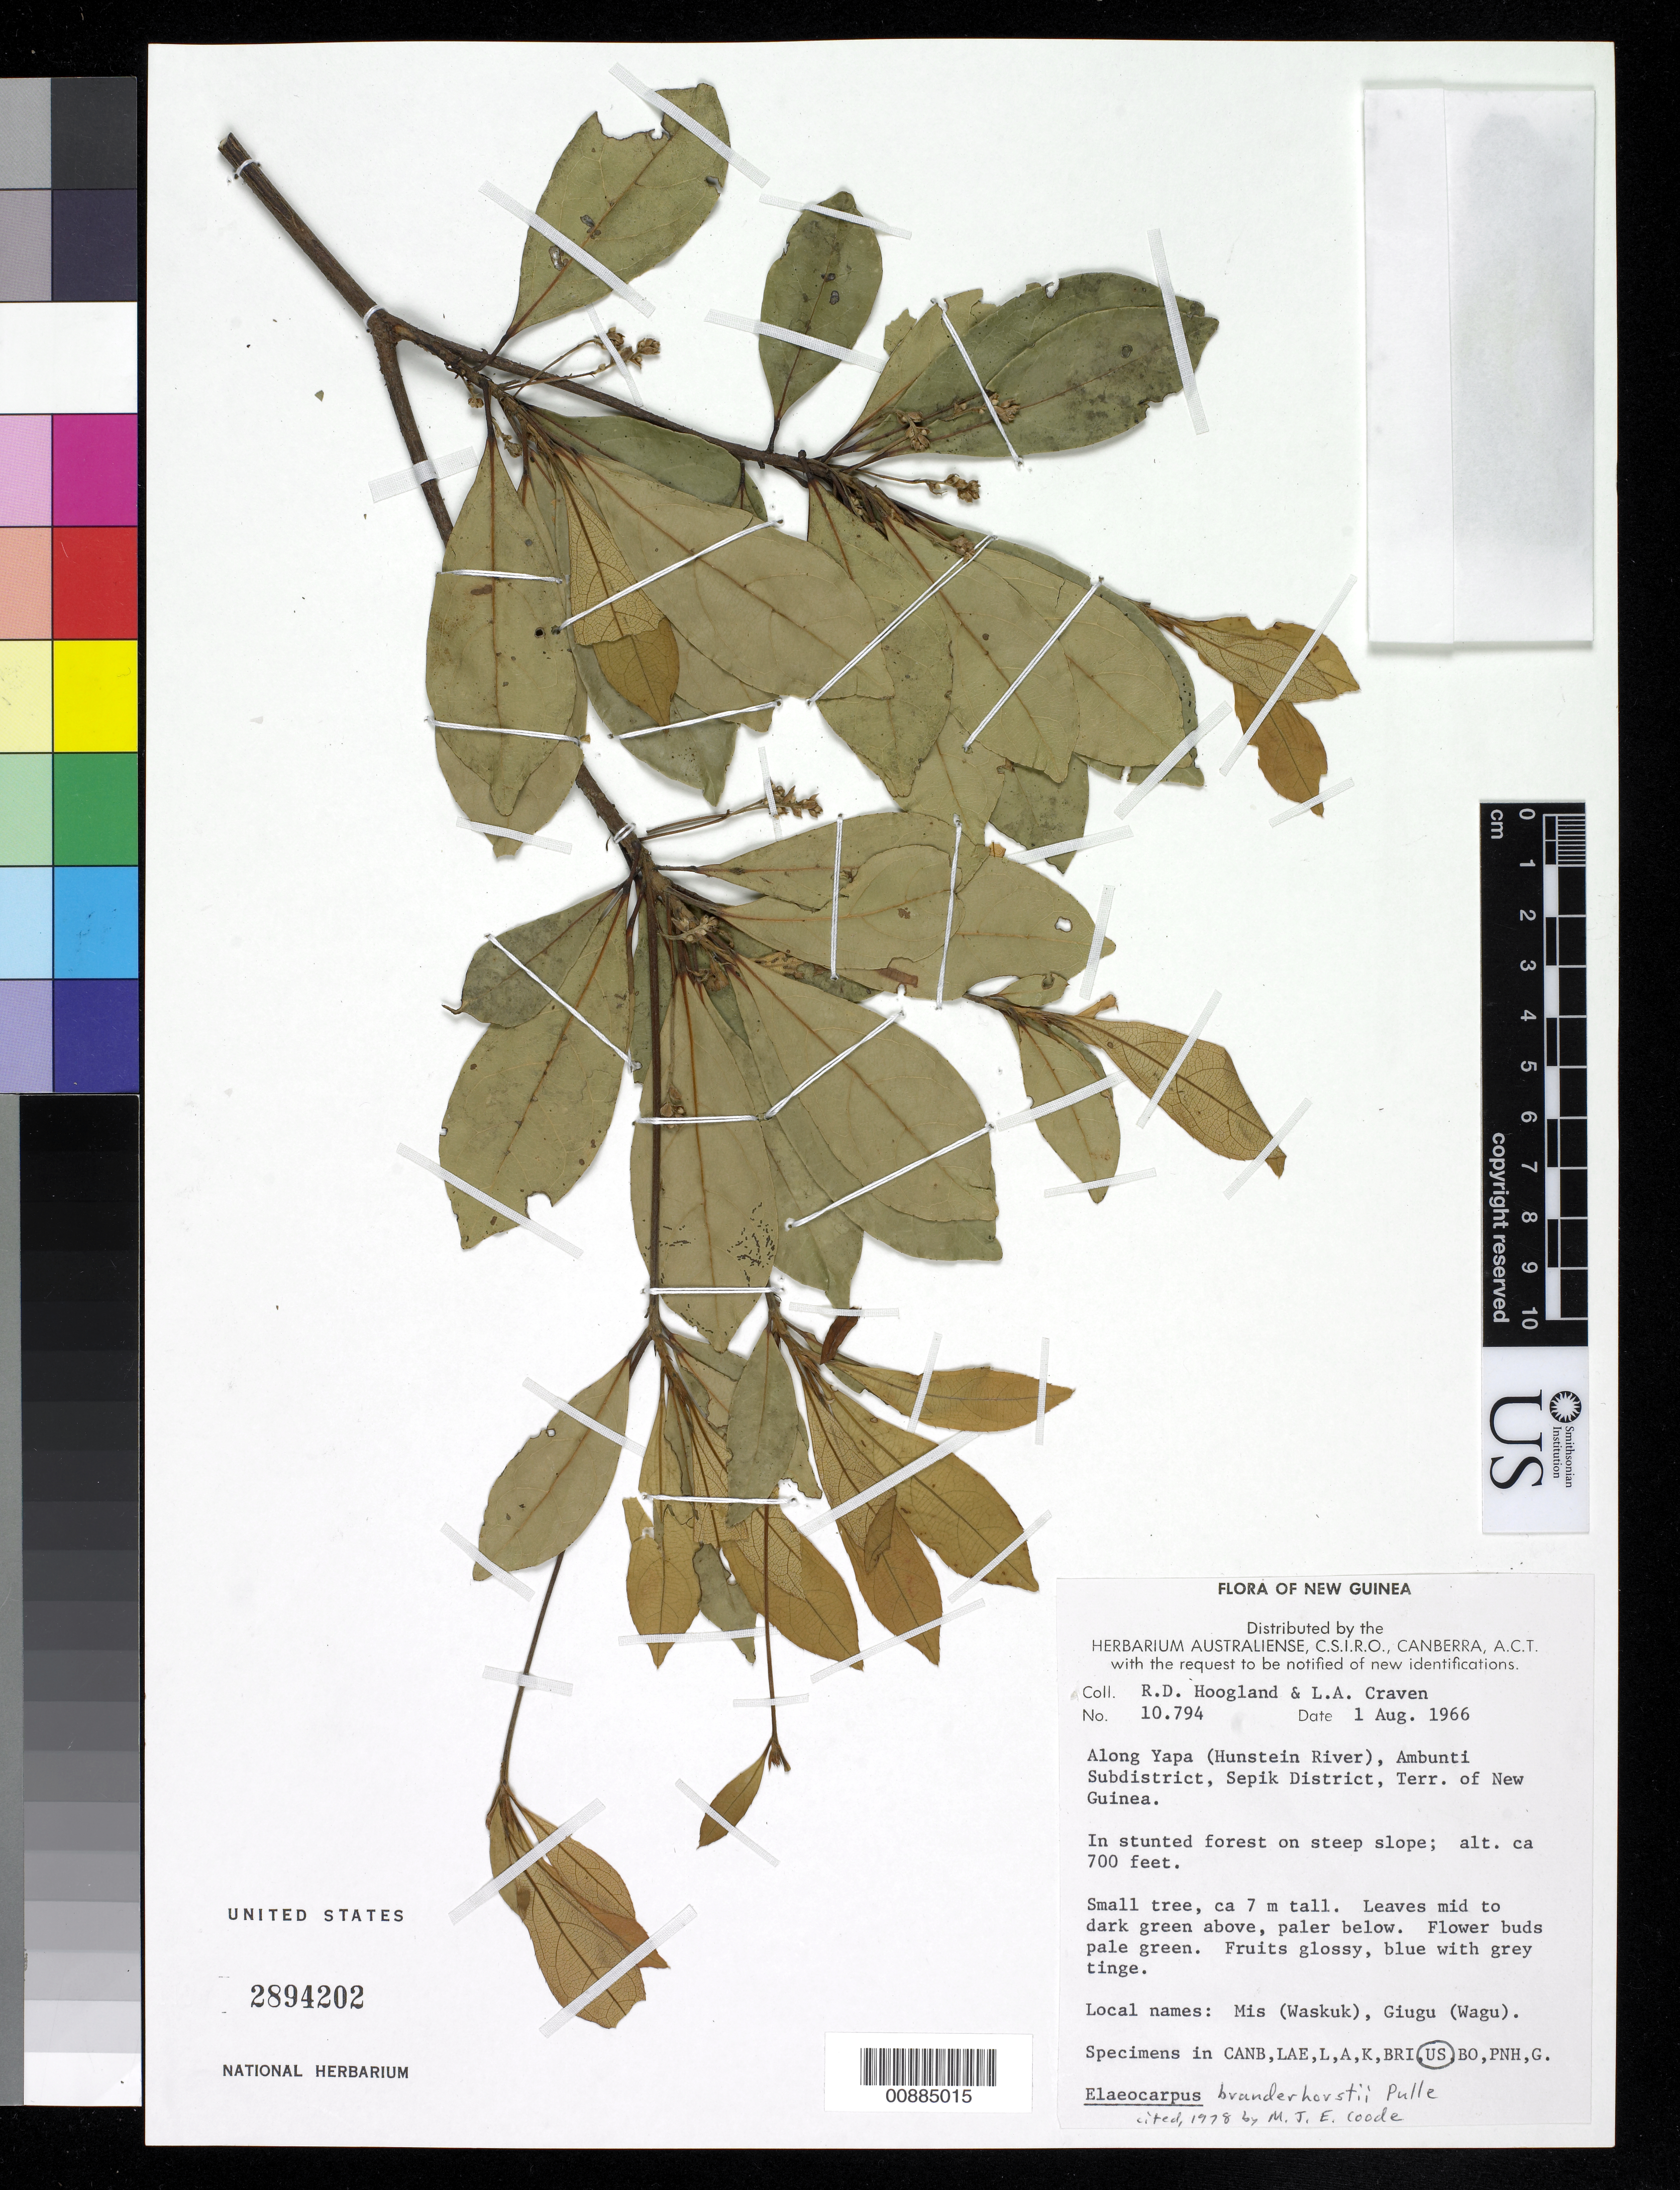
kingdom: Plantae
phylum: Tracheophyta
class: Magnoliopsida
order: Oxalidales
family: Elaeocarpaceae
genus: Elaeocarpus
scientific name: Elaeocarpus branderhorsti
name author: Pulle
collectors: R. D. Hoogland & L. A. Craven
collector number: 10794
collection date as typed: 01 Aug 1966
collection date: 1966-08-01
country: Papua New Guinea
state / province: East Sepik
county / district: Ambunti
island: New Guinea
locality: Terr. Of New Guinea, Sepik District, Ambunti Subdistrict, Along Yapa (Hunstein River)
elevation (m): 213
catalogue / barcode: US 2893202